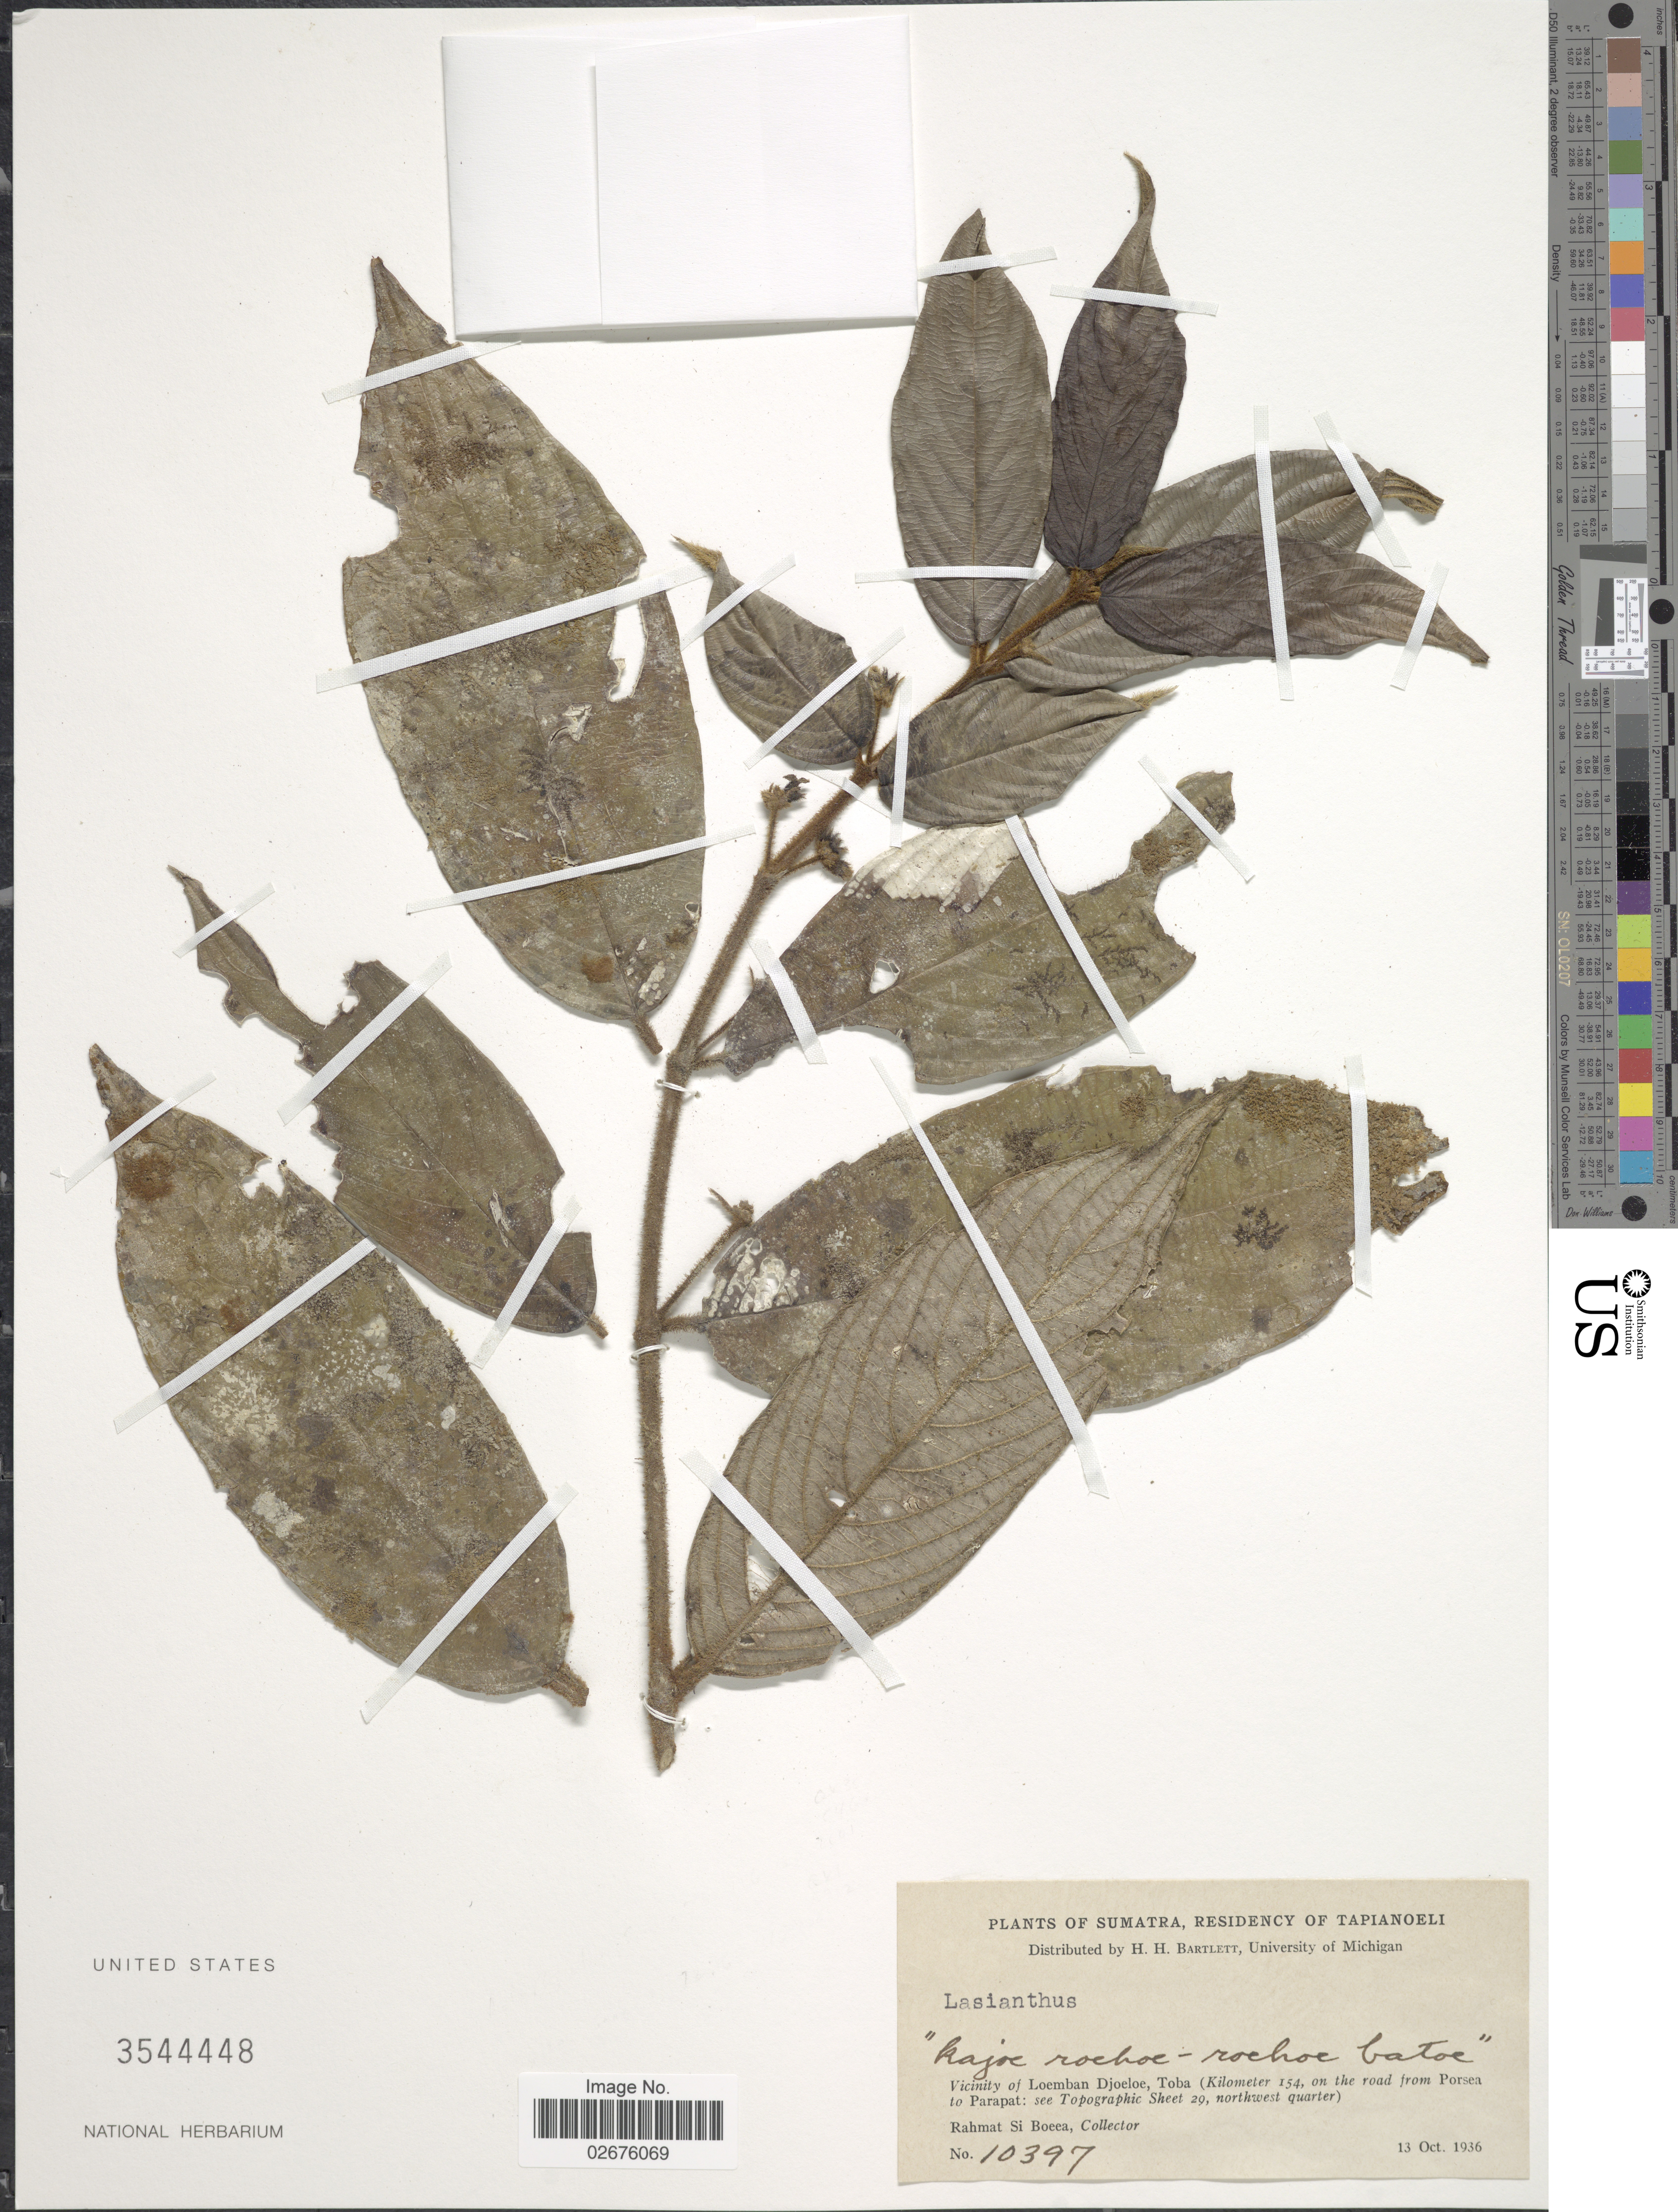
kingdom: Plantae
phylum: Tracheophyta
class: Magnoliopsida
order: Gentianales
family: Rubiaceae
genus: Lasianthus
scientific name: Lasianthus sp.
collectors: Rahmat Si Boeea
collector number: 10397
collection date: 1936-10-13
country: Indonesia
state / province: Sumatra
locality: Residency of Tapianoeli. Vicinity of Loemban Djoeloe, Toba (Kilometer 154, on the road from Porsea to Parapat: see Topographic Sheet 29, northwest quarter)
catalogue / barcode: US 3544448